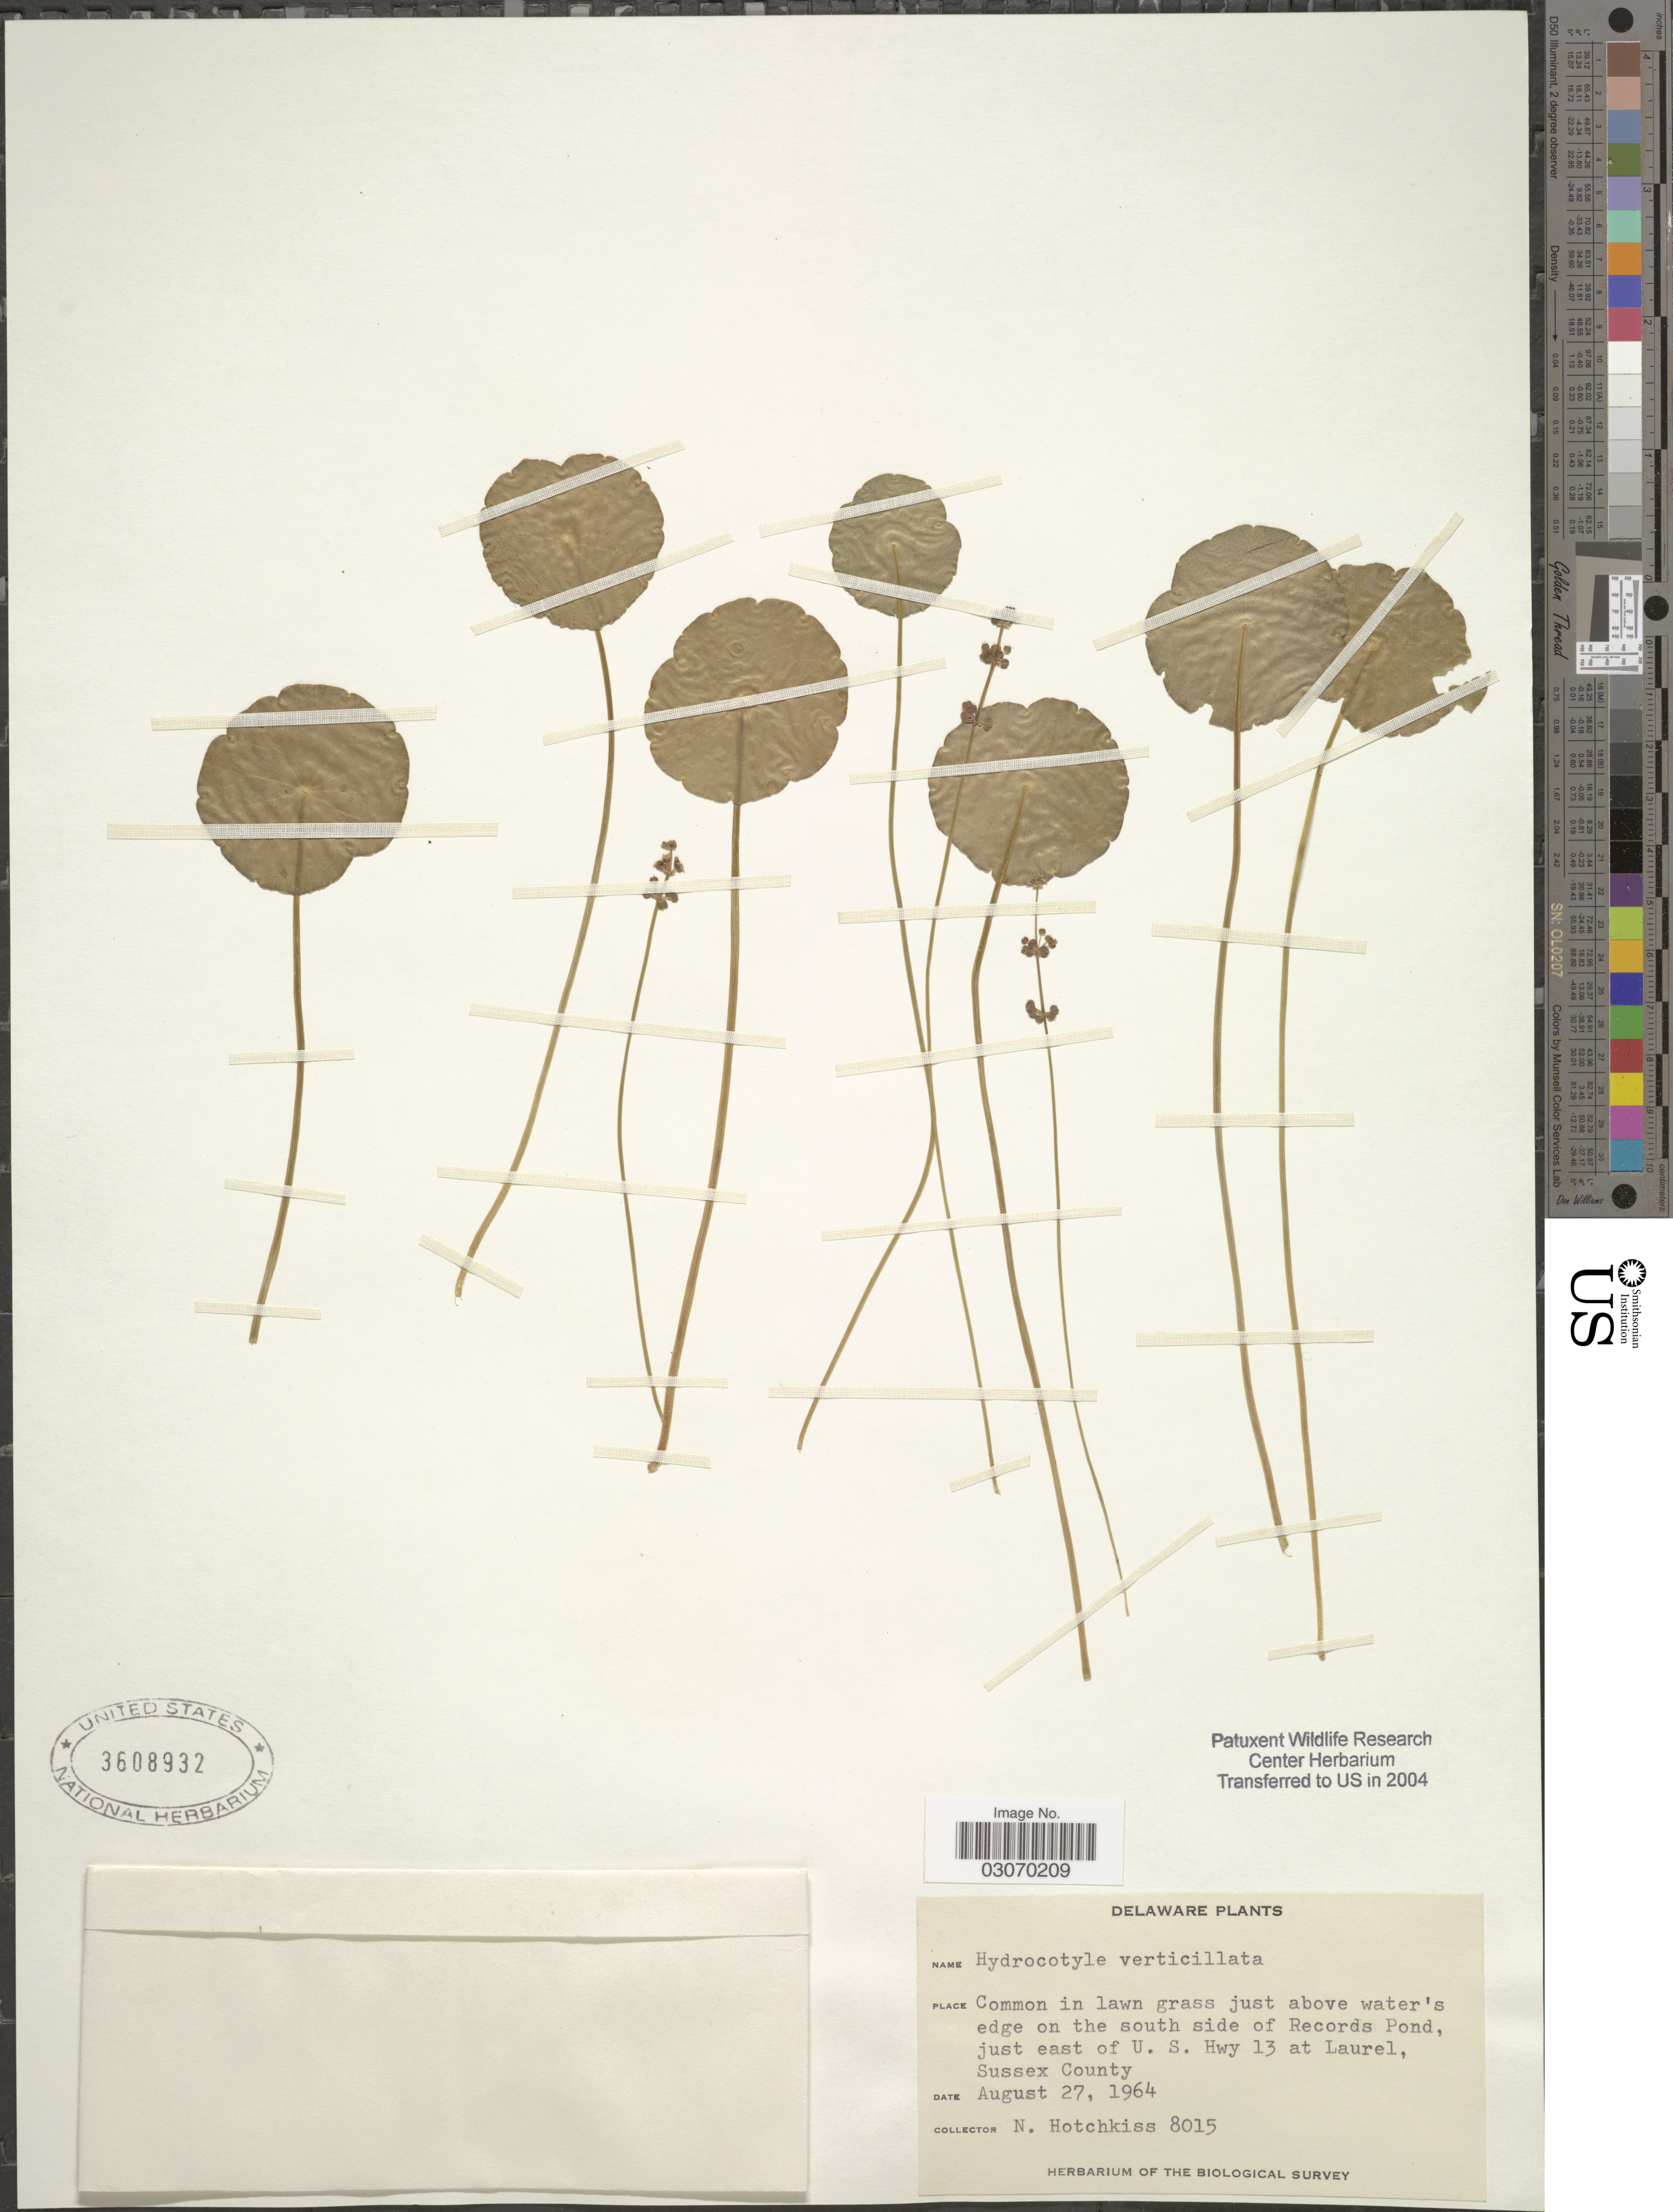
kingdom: Plantae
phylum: Tracheophyta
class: Magnoliopsida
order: Apiales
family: Araliaceae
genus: Hydrocotyle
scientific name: Hydrocotyle verticillata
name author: Thunb.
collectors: N. Hotchkiss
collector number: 8015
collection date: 1964-08-27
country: United States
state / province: Delaware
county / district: Sussex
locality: Common in lawn grass just above water's edge on the south side of Records Pond, just east of U. S. Hwy 13 at Laurel, Sussex County.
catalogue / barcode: US 3608932